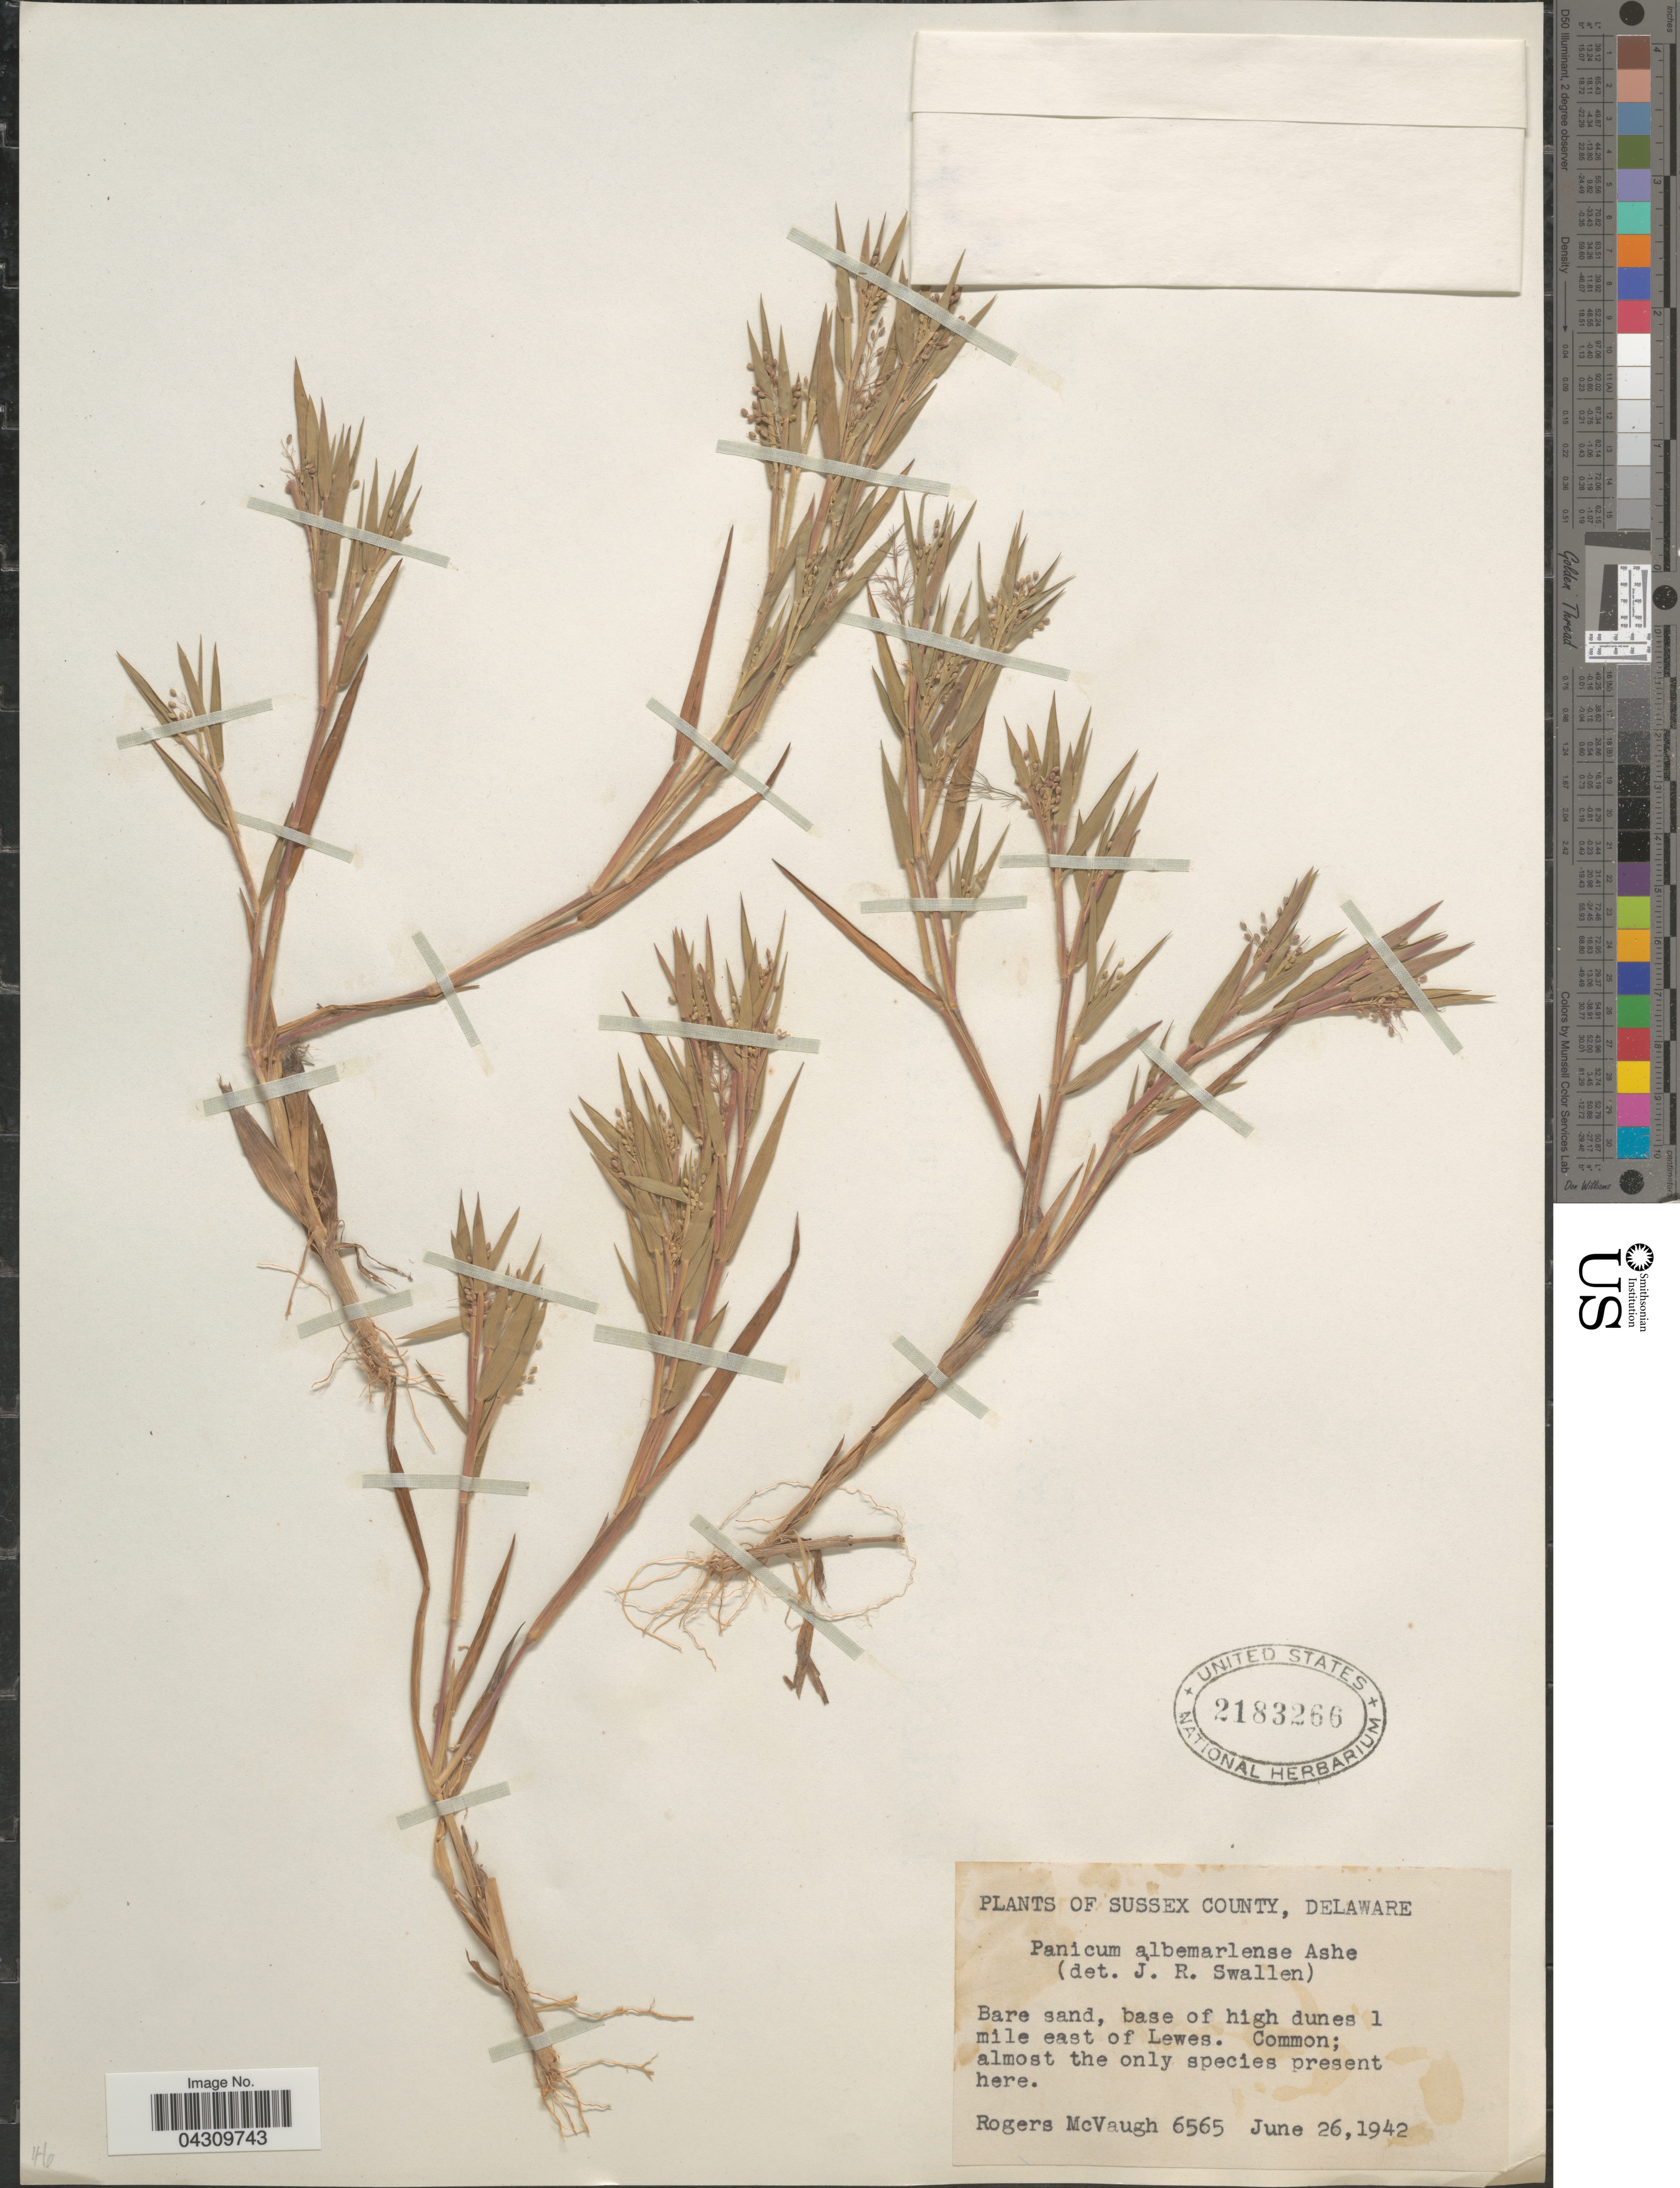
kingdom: Plantae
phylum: Tracheophyta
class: Liliopsida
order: Poales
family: Poaceae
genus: Dichanthelium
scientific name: Dichanthelium acuminatum var. acuminatum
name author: (Sw.) Gould & C.A. Clark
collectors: R. McVaugh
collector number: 6565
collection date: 1942-06-26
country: United States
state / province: Delaware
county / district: Sussex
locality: Sussex County.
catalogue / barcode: US 2183266